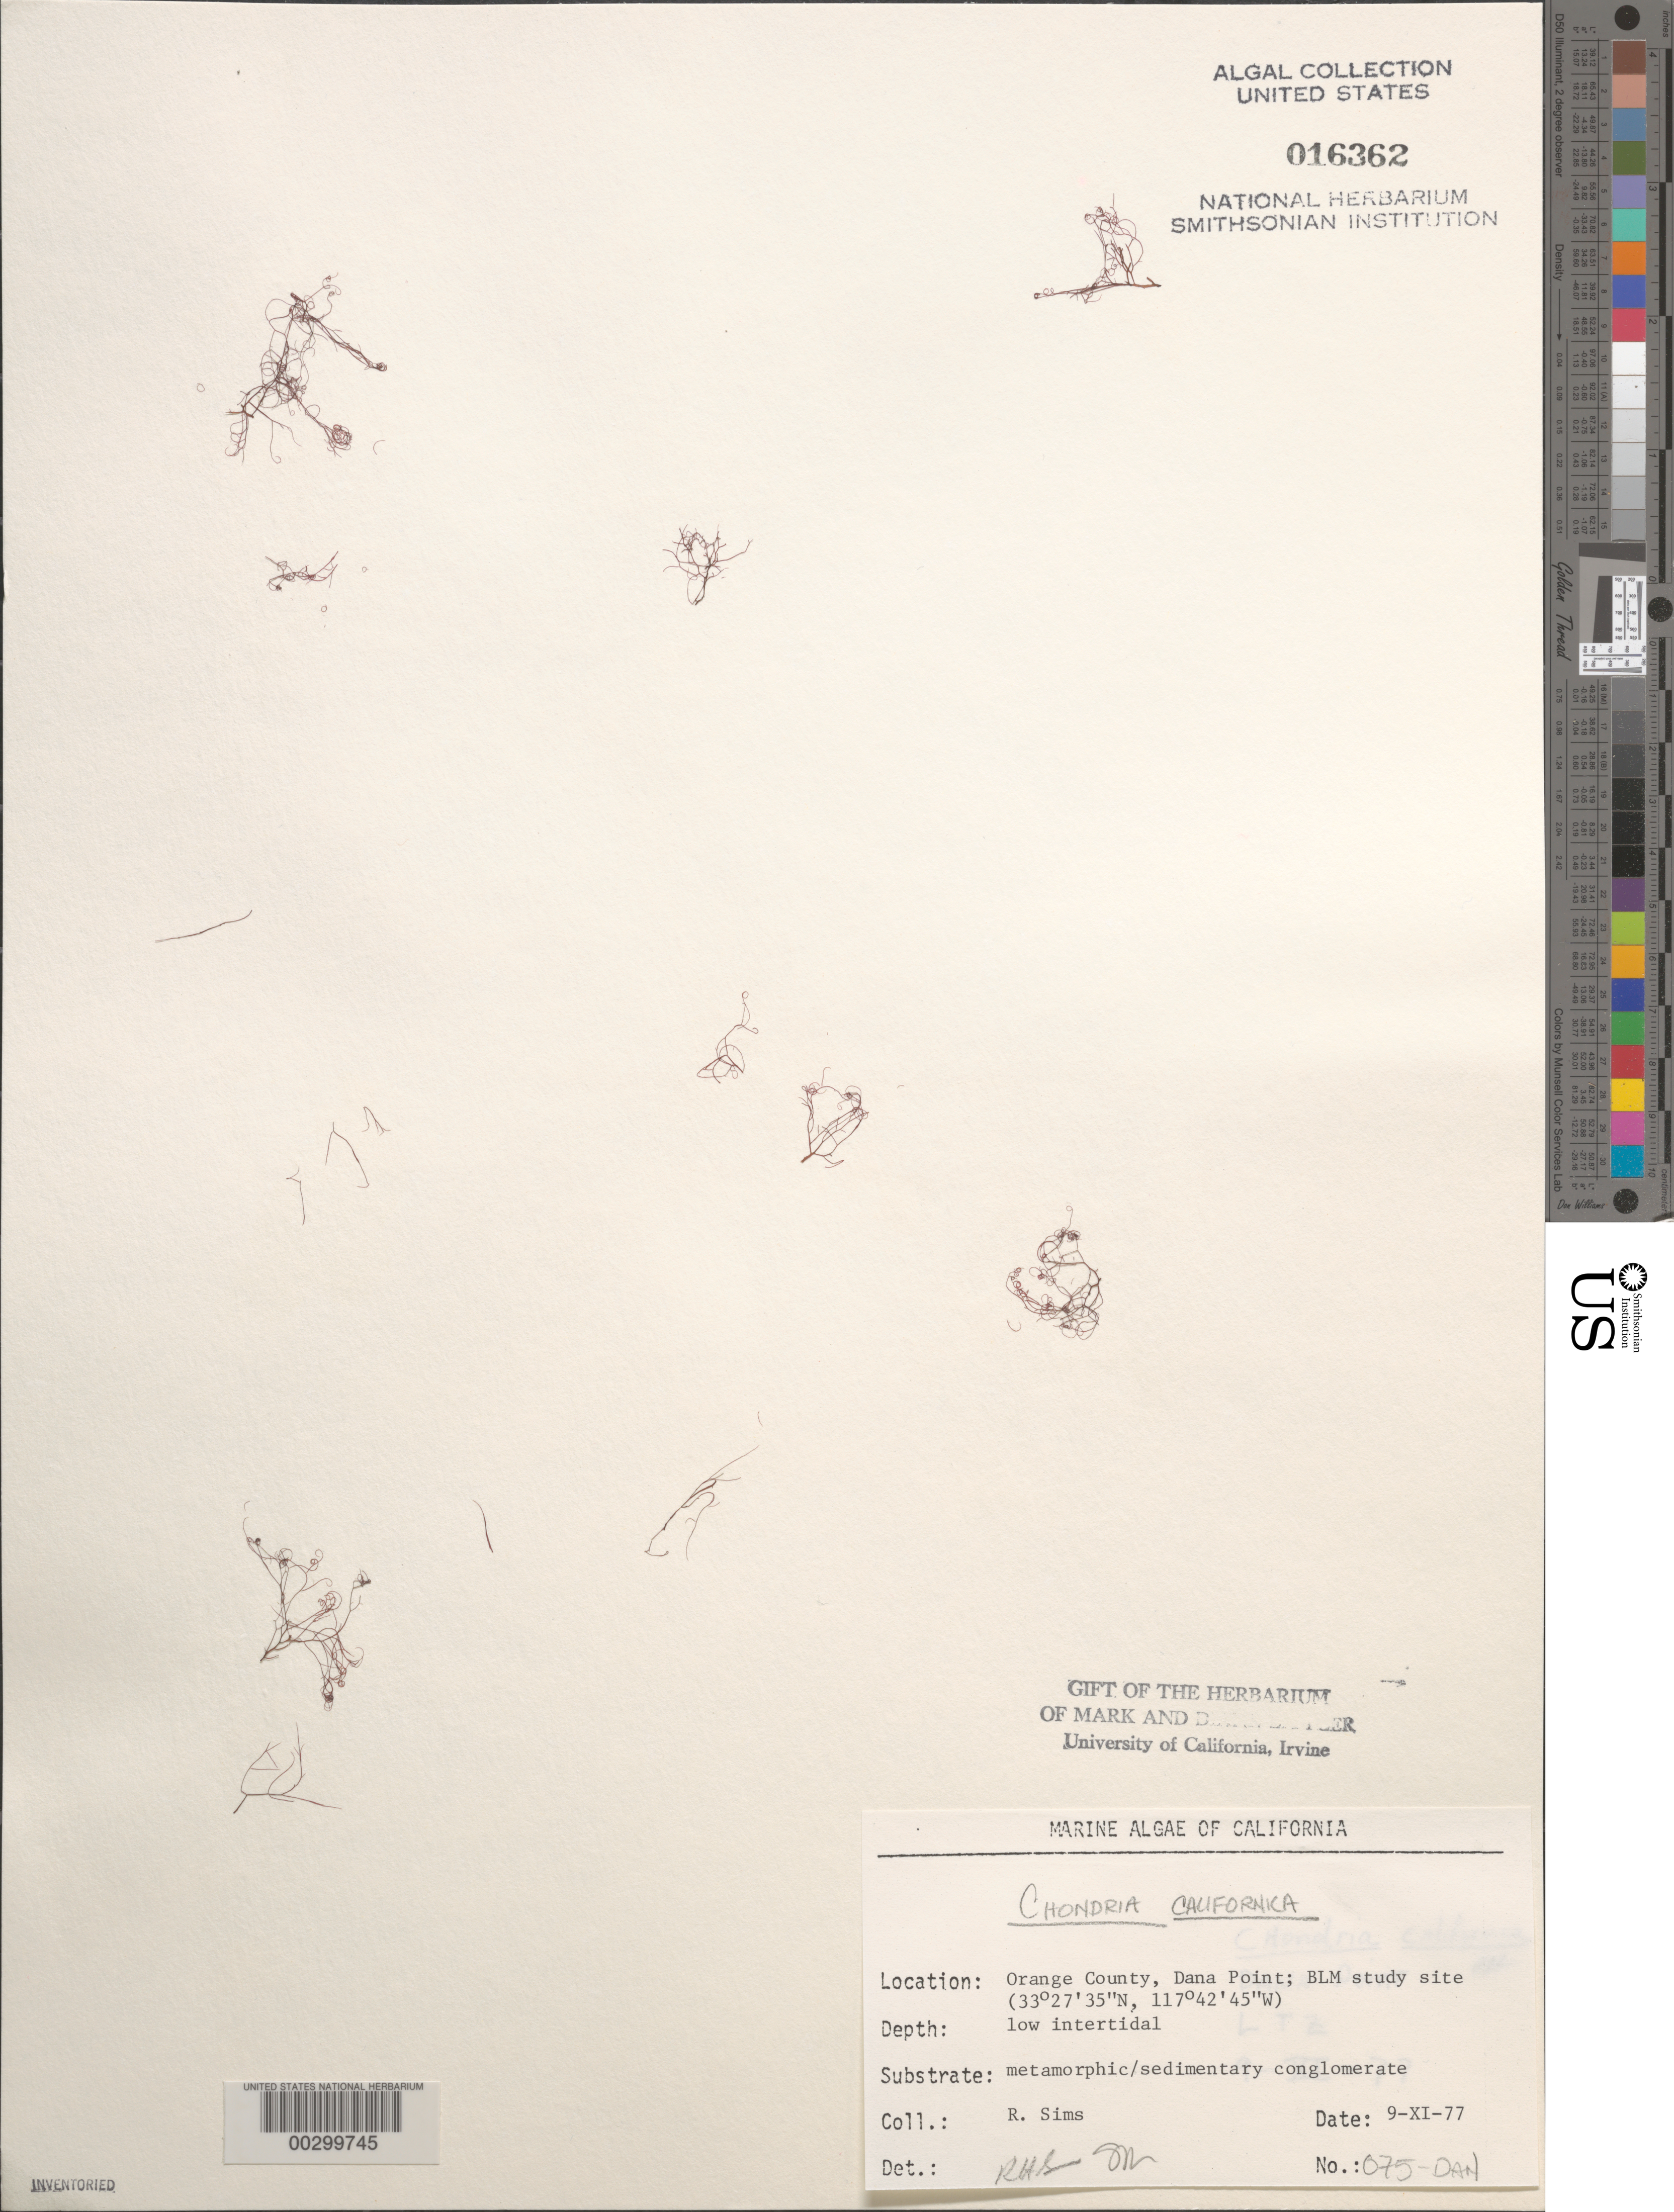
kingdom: Plantae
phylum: Rhodophyta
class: Florideophyceae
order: Ceramiales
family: Rhodomelaceae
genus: Chondria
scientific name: Chondria acrorhizophora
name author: Setch. & N.L. Gardner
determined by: Algae name updating Project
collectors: R. H. Sims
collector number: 075-dan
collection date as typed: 09 Nov 1977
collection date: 1977-11-09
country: United States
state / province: California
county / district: Orange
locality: Dana Point, 1 km north of marina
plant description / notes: BLM-SOCALBIGHT Rocky Intertidal Survey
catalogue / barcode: US 16362